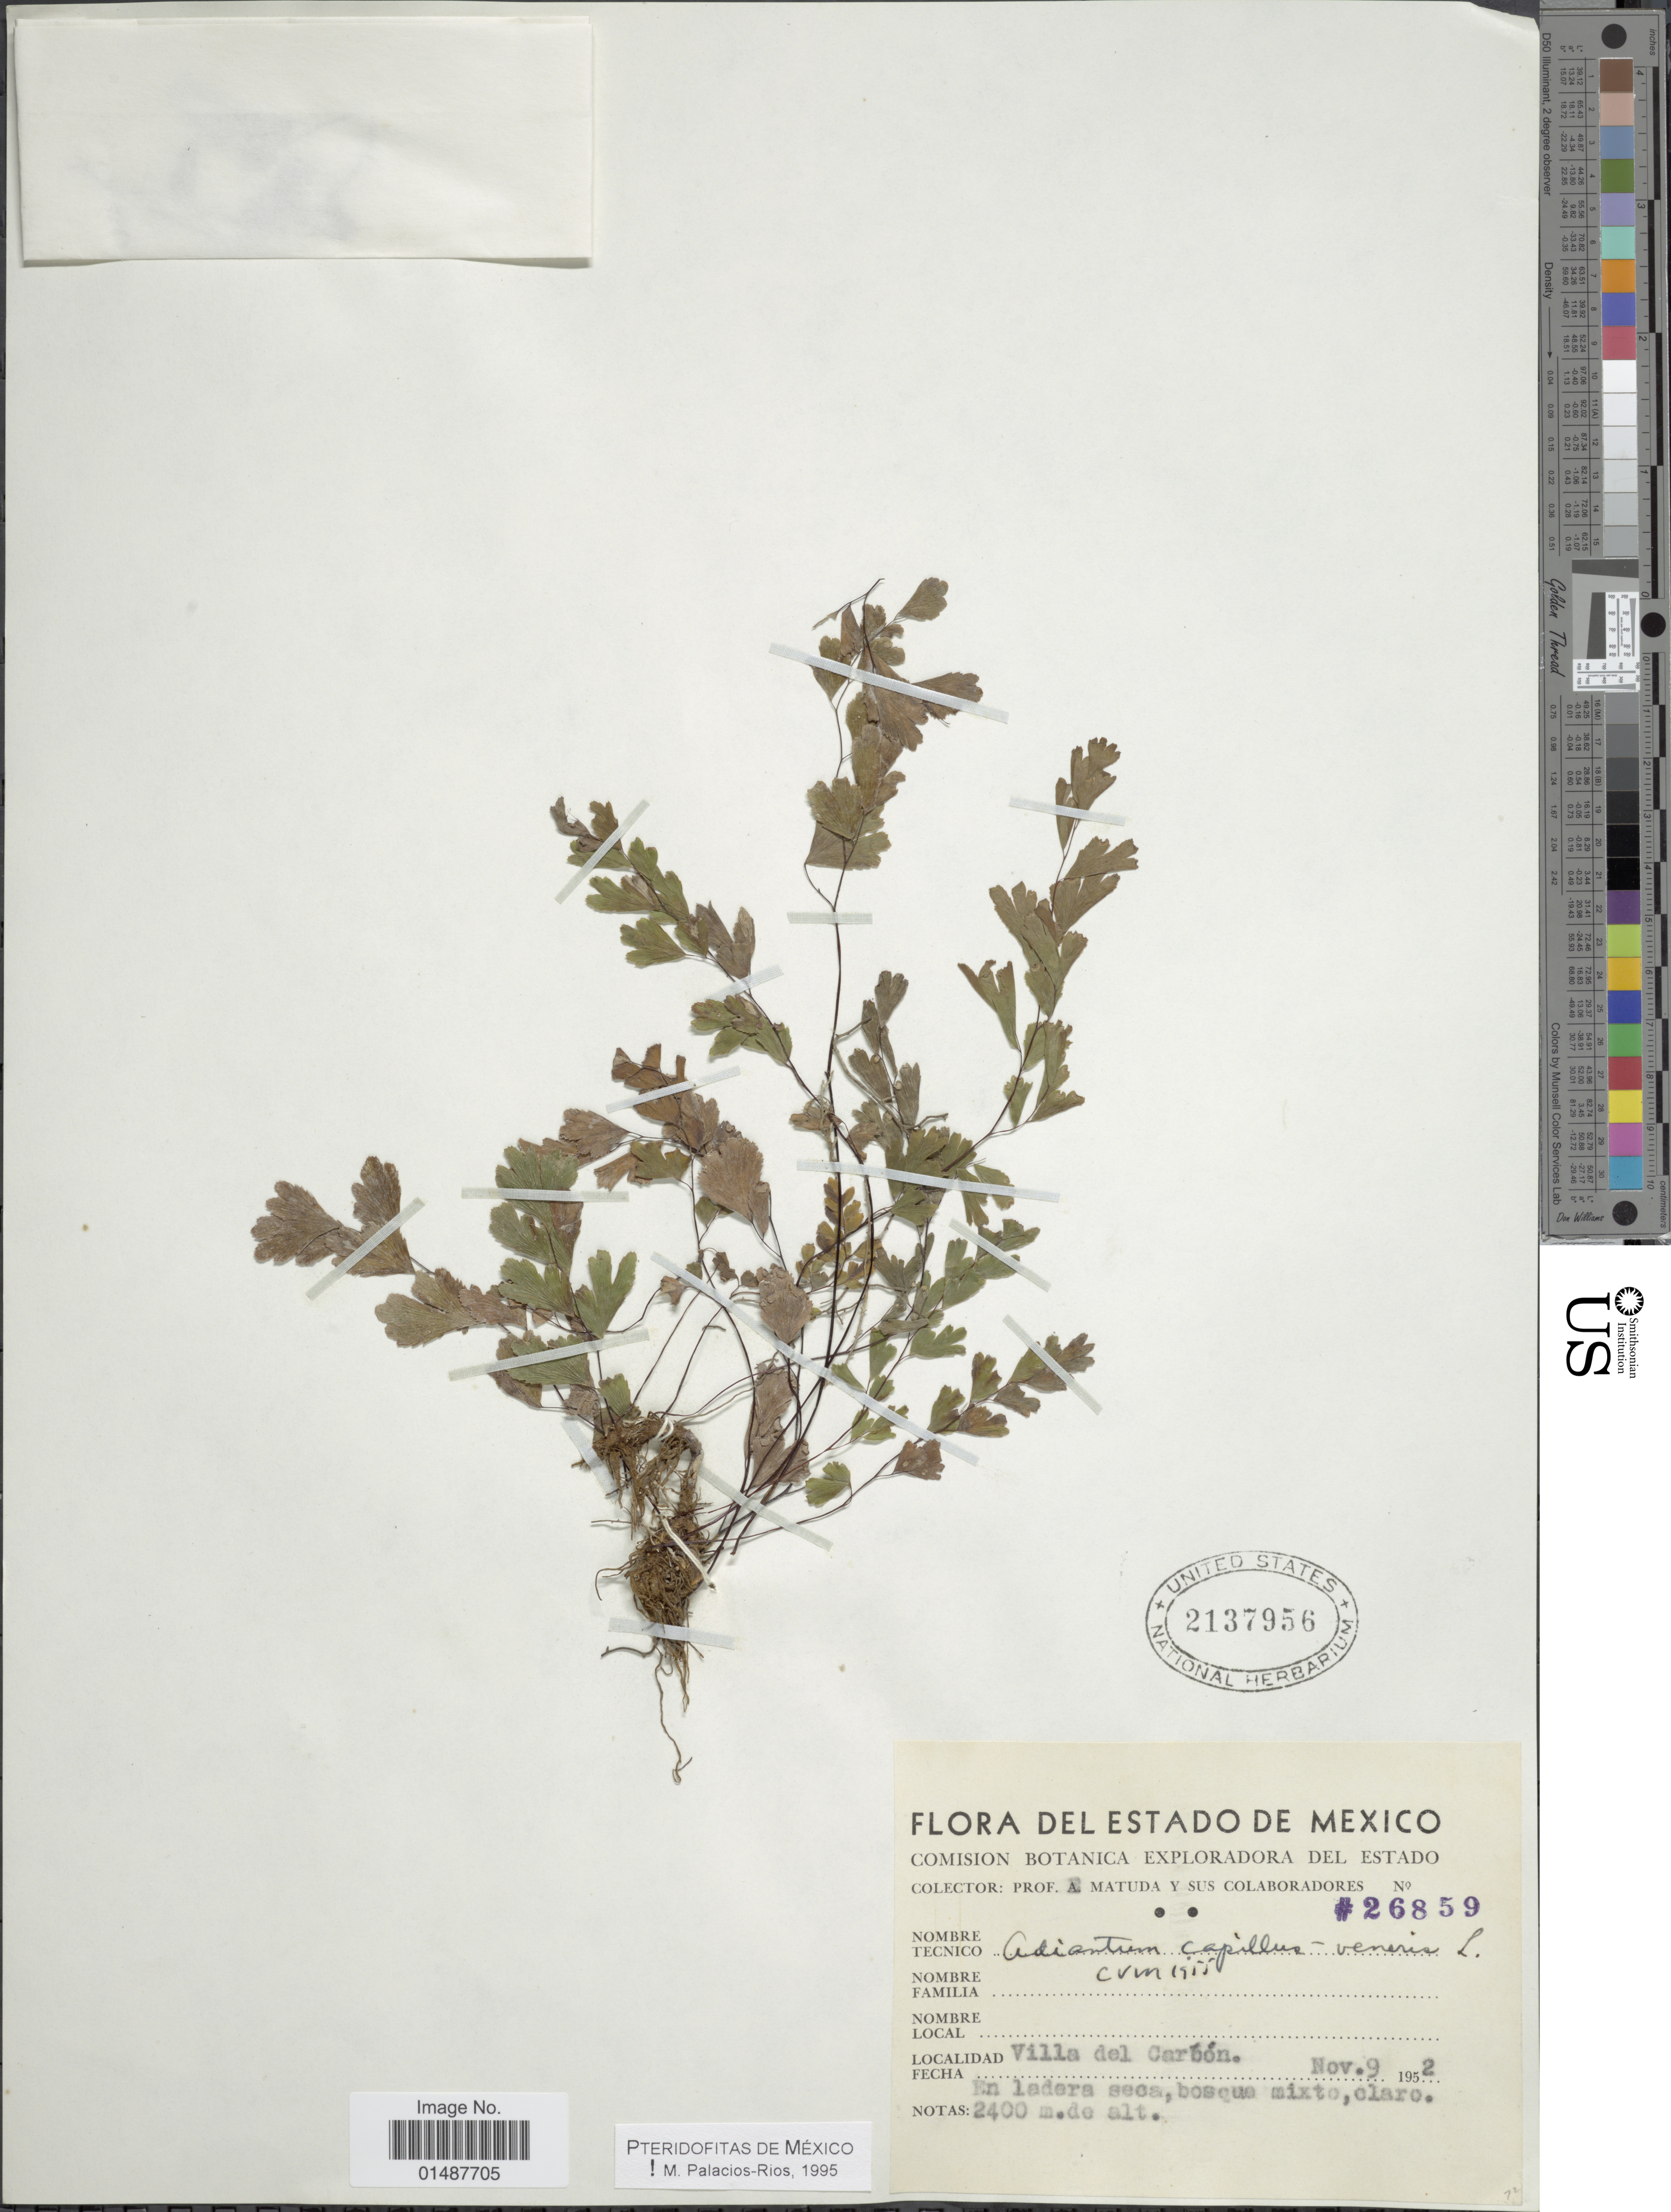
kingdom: Plantae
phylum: Tracheophyta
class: Polypodiopsida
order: Polypodiales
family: Pteridaceae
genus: Adiantum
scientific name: Adiantum capillus-veneris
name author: L.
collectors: E. Matuda & Sus Colaboradores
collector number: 26859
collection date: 1952-11-09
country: Mexico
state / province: México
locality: Villa del Carbon, En ladera sees, bosque mixto, claro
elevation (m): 2400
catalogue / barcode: US 2137956